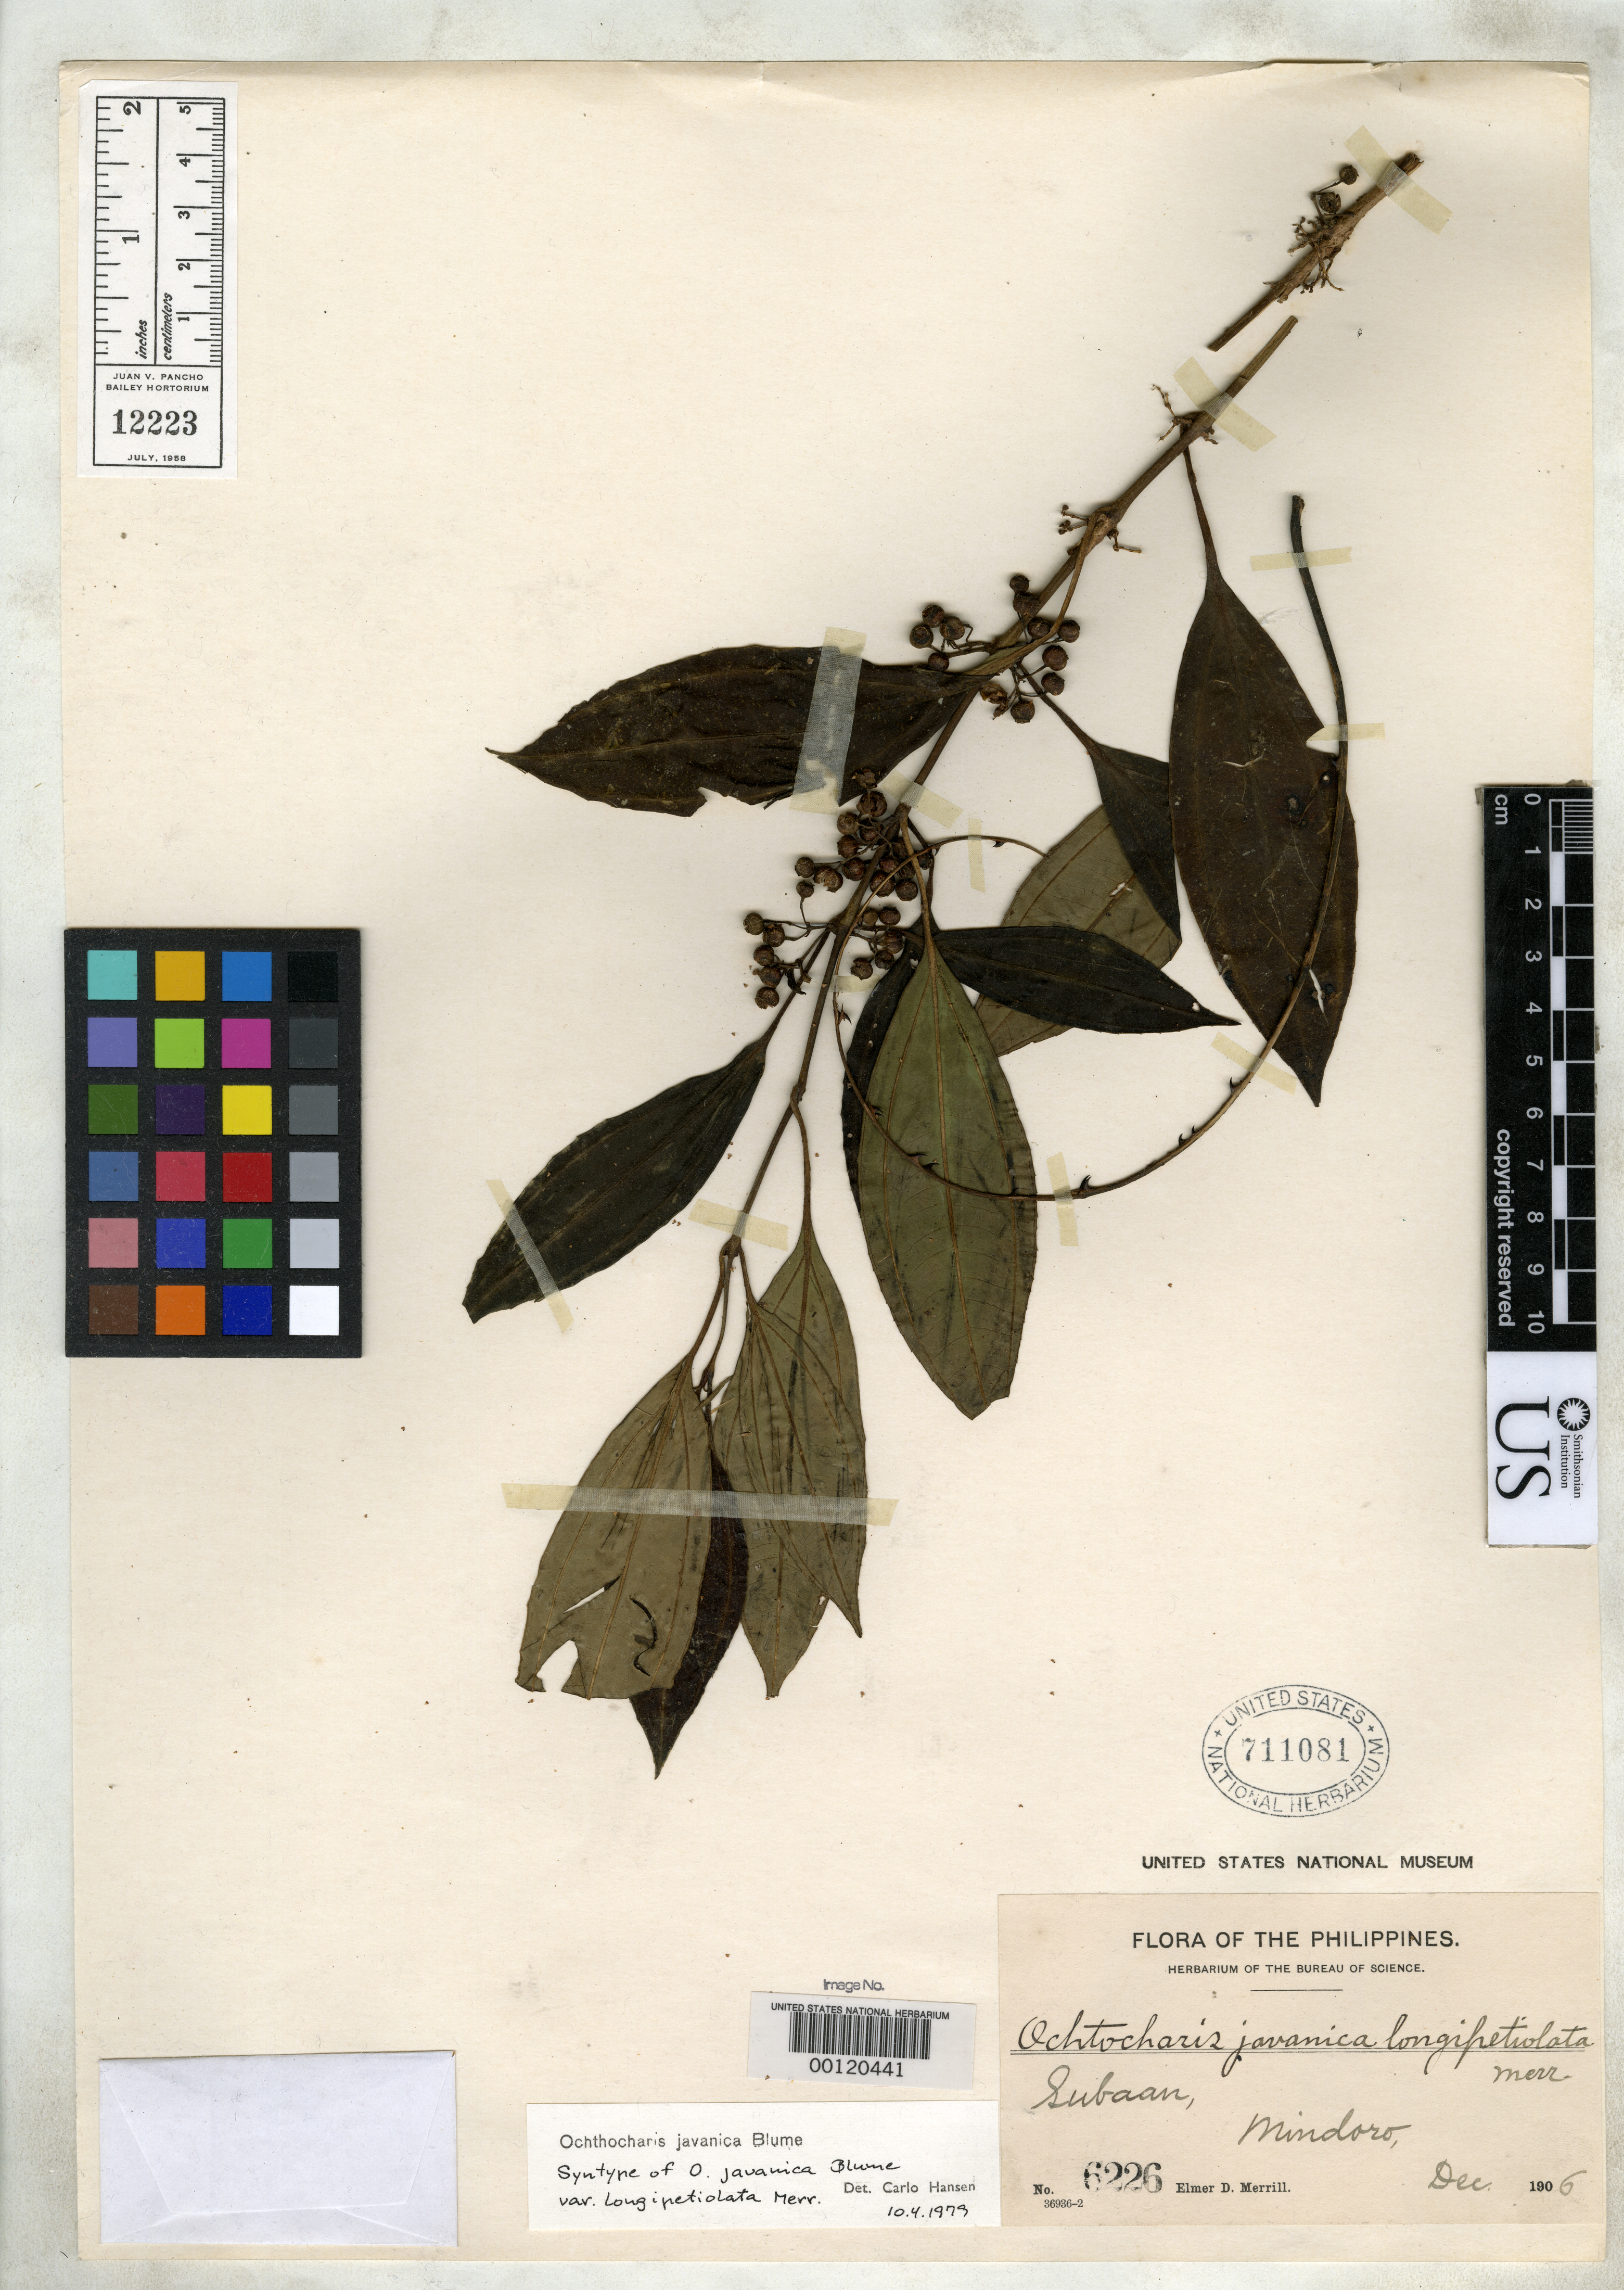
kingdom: Plantae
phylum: Tracheophyta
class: Magnoliopsida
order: Myrtales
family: Melastomataceae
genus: Ochthocharis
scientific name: Ochthocharis javanica var. longipetiolata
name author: Merr.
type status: Isosyntype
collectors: E. D. Merrill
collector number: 6226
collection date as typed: Dec 1906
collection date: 1906-12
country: Philippines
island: Mindoro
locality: Subaan.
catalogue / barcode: US 711081